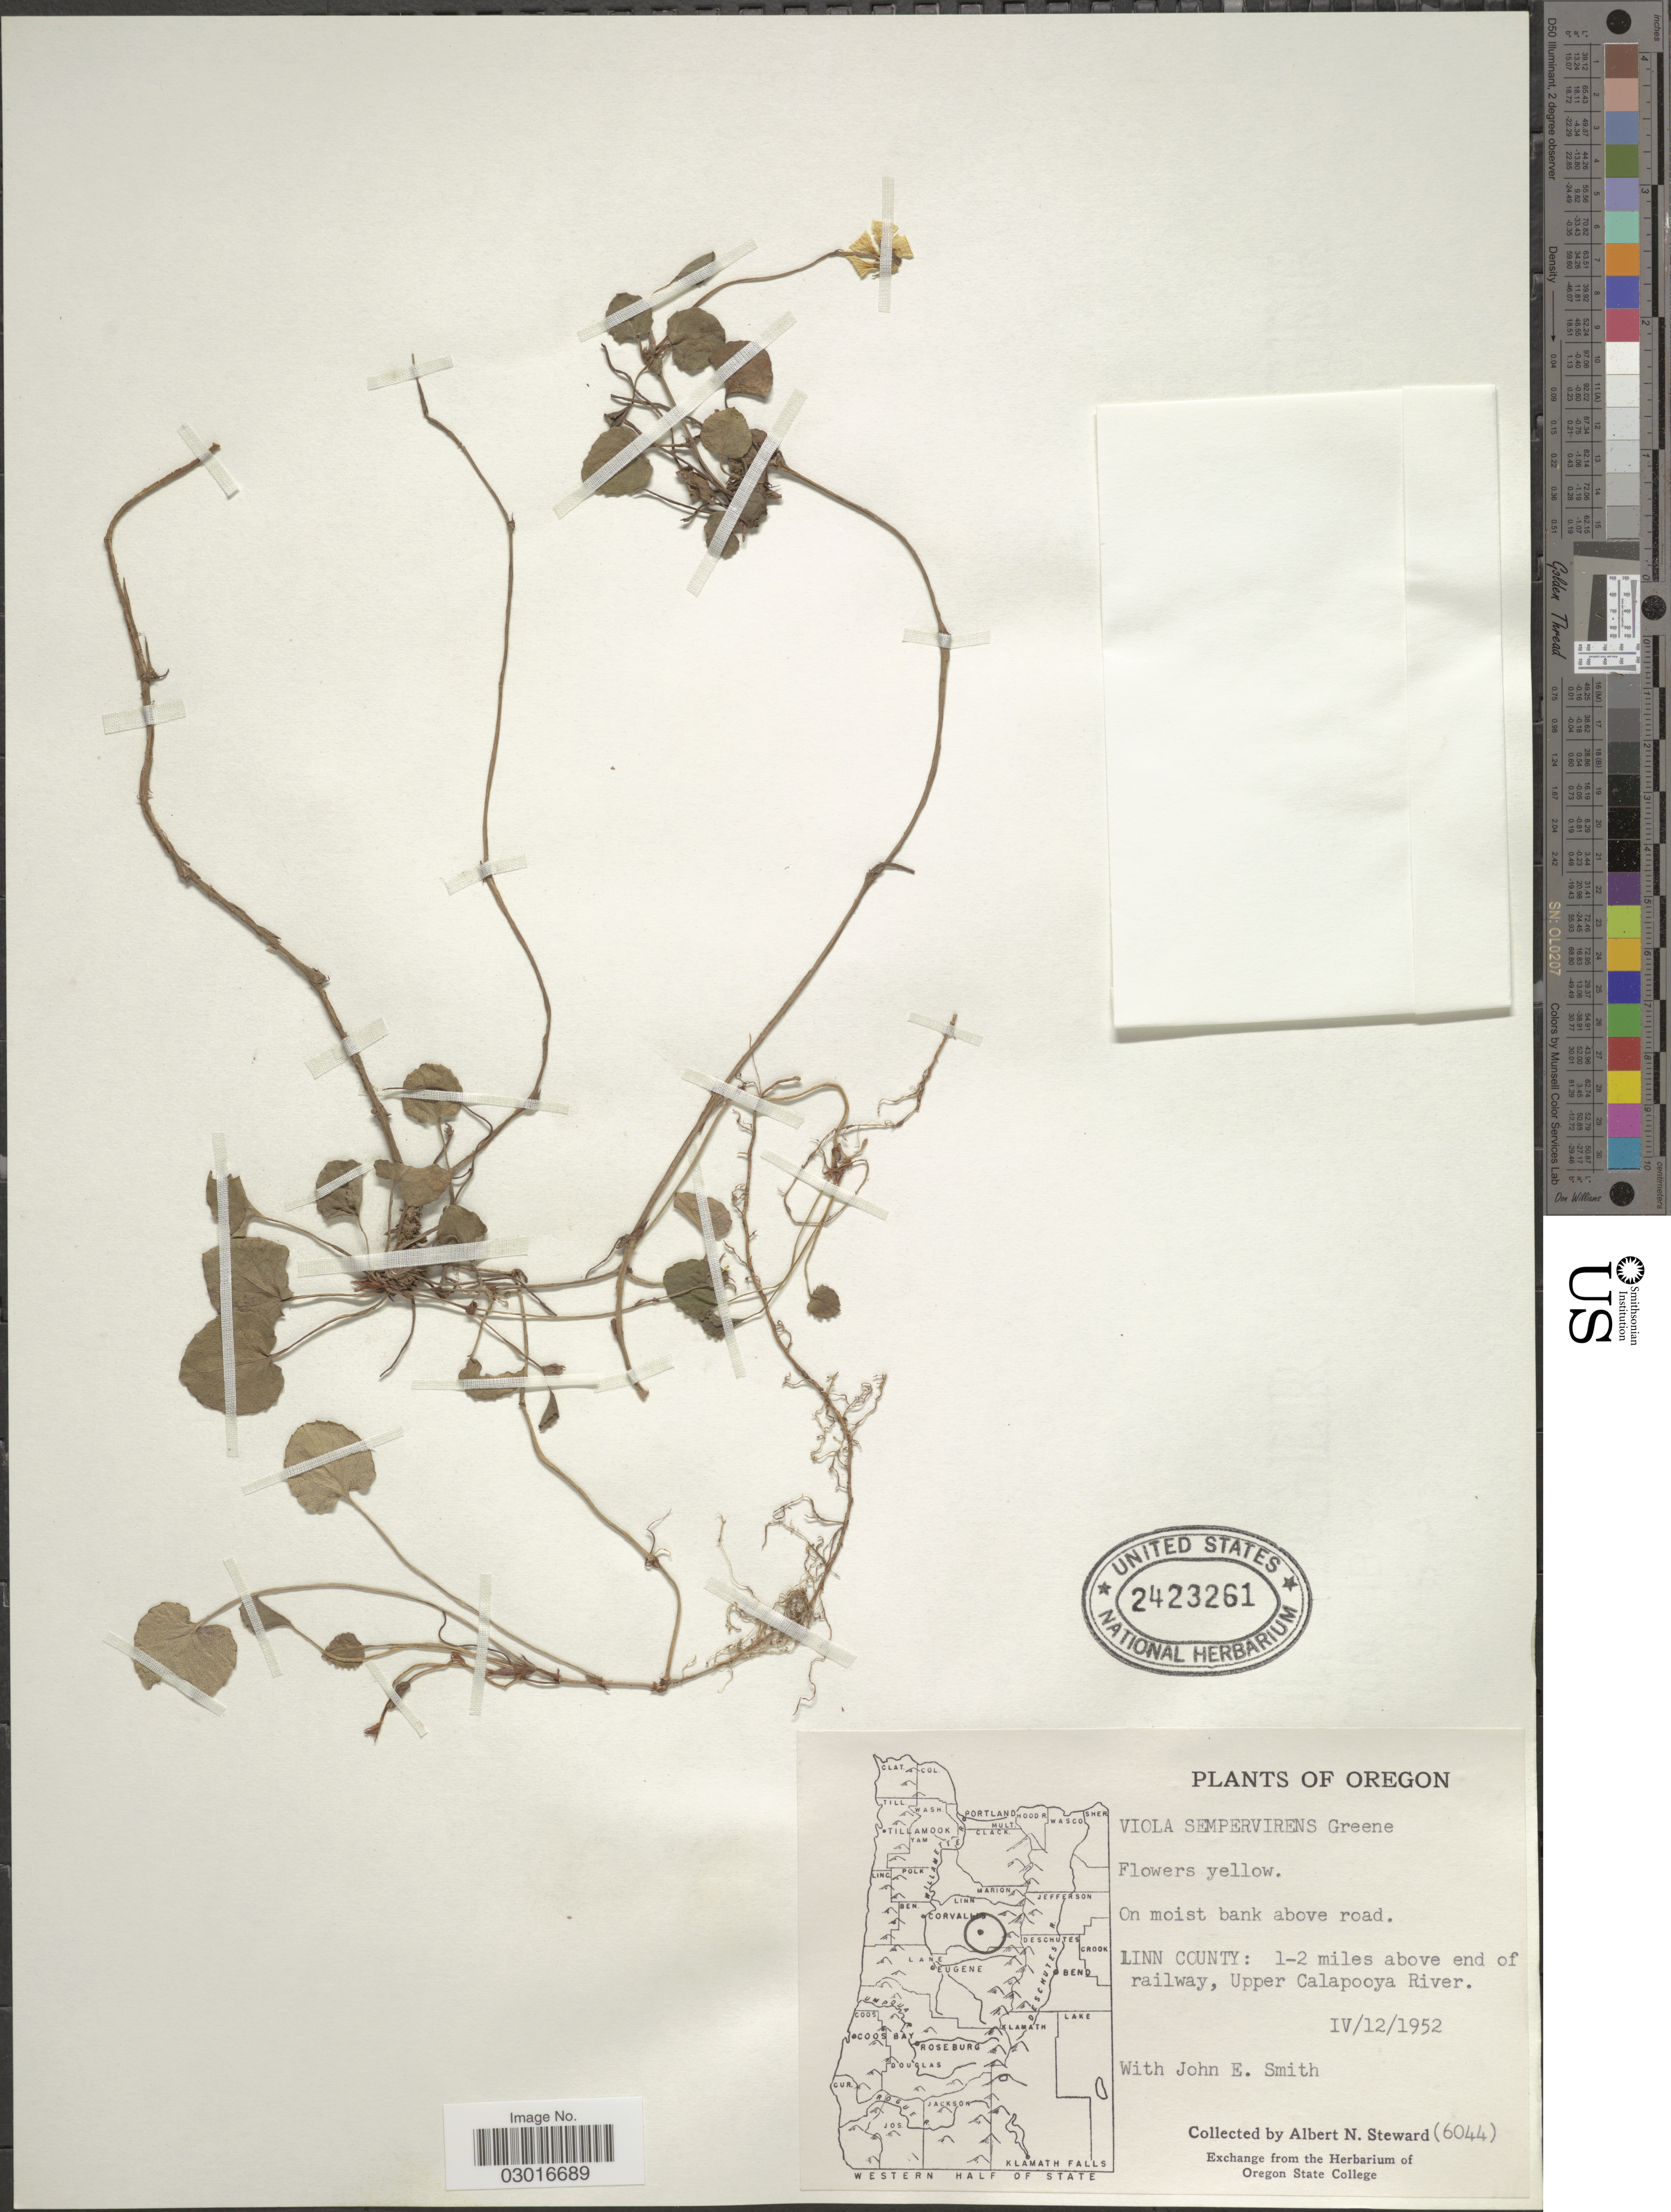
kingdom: Plantae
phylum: Tracheophyta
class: Magnoliopsida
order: Malpighiales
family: Violaceae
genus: Viola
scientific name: Viola sempervirens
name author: Greene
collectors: A. N. Steward & J. Smith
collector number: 6044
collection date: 1952-04-12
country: United States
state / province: Oregon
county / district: Linn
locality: Linn County: 1-2 miles above end of railway, Upper Calapooya River.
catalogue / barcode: US 2423261